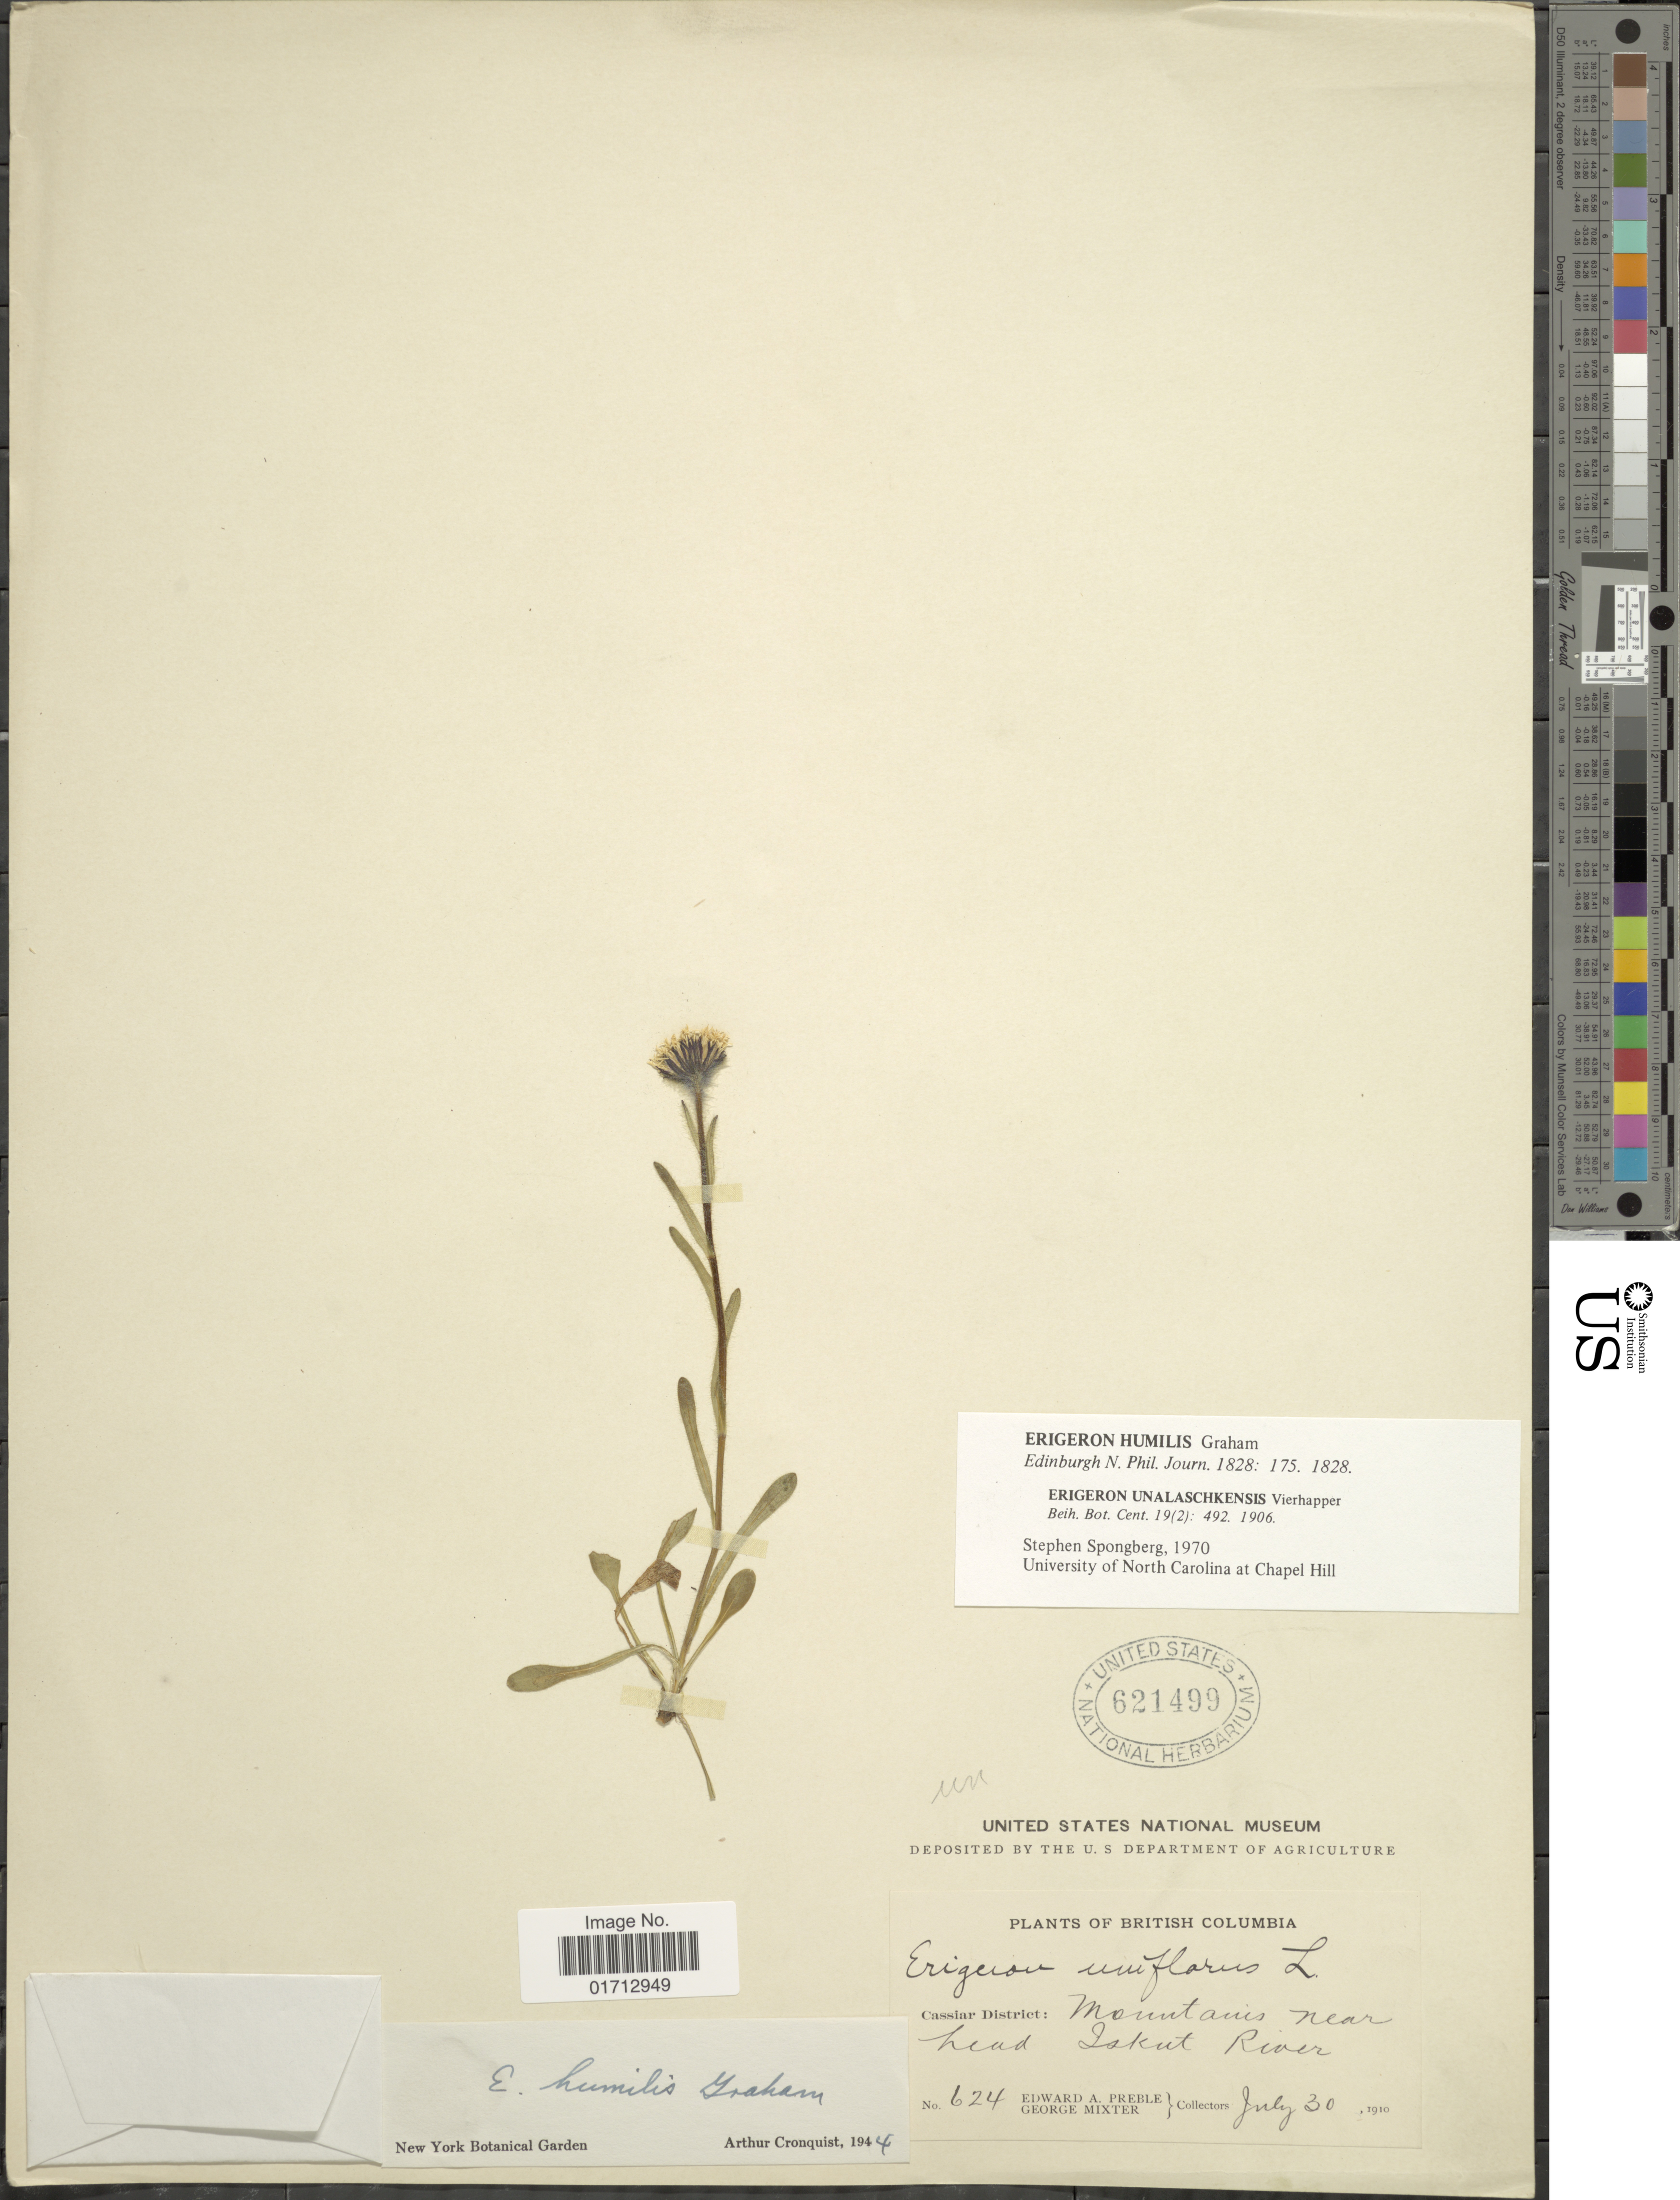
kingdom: Plantae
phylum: Tracheophyta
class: Magnoliopsida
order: Asterales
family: Asteraceae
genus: Erigeron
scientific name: Erigeron humilis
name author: Graham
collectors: E. Preble & G. Mixter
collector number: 624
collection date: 1910-07-30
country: Canada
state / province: British Columbia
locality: Cassiar District: Mountains near head Iskut River.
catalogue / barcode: US 621499